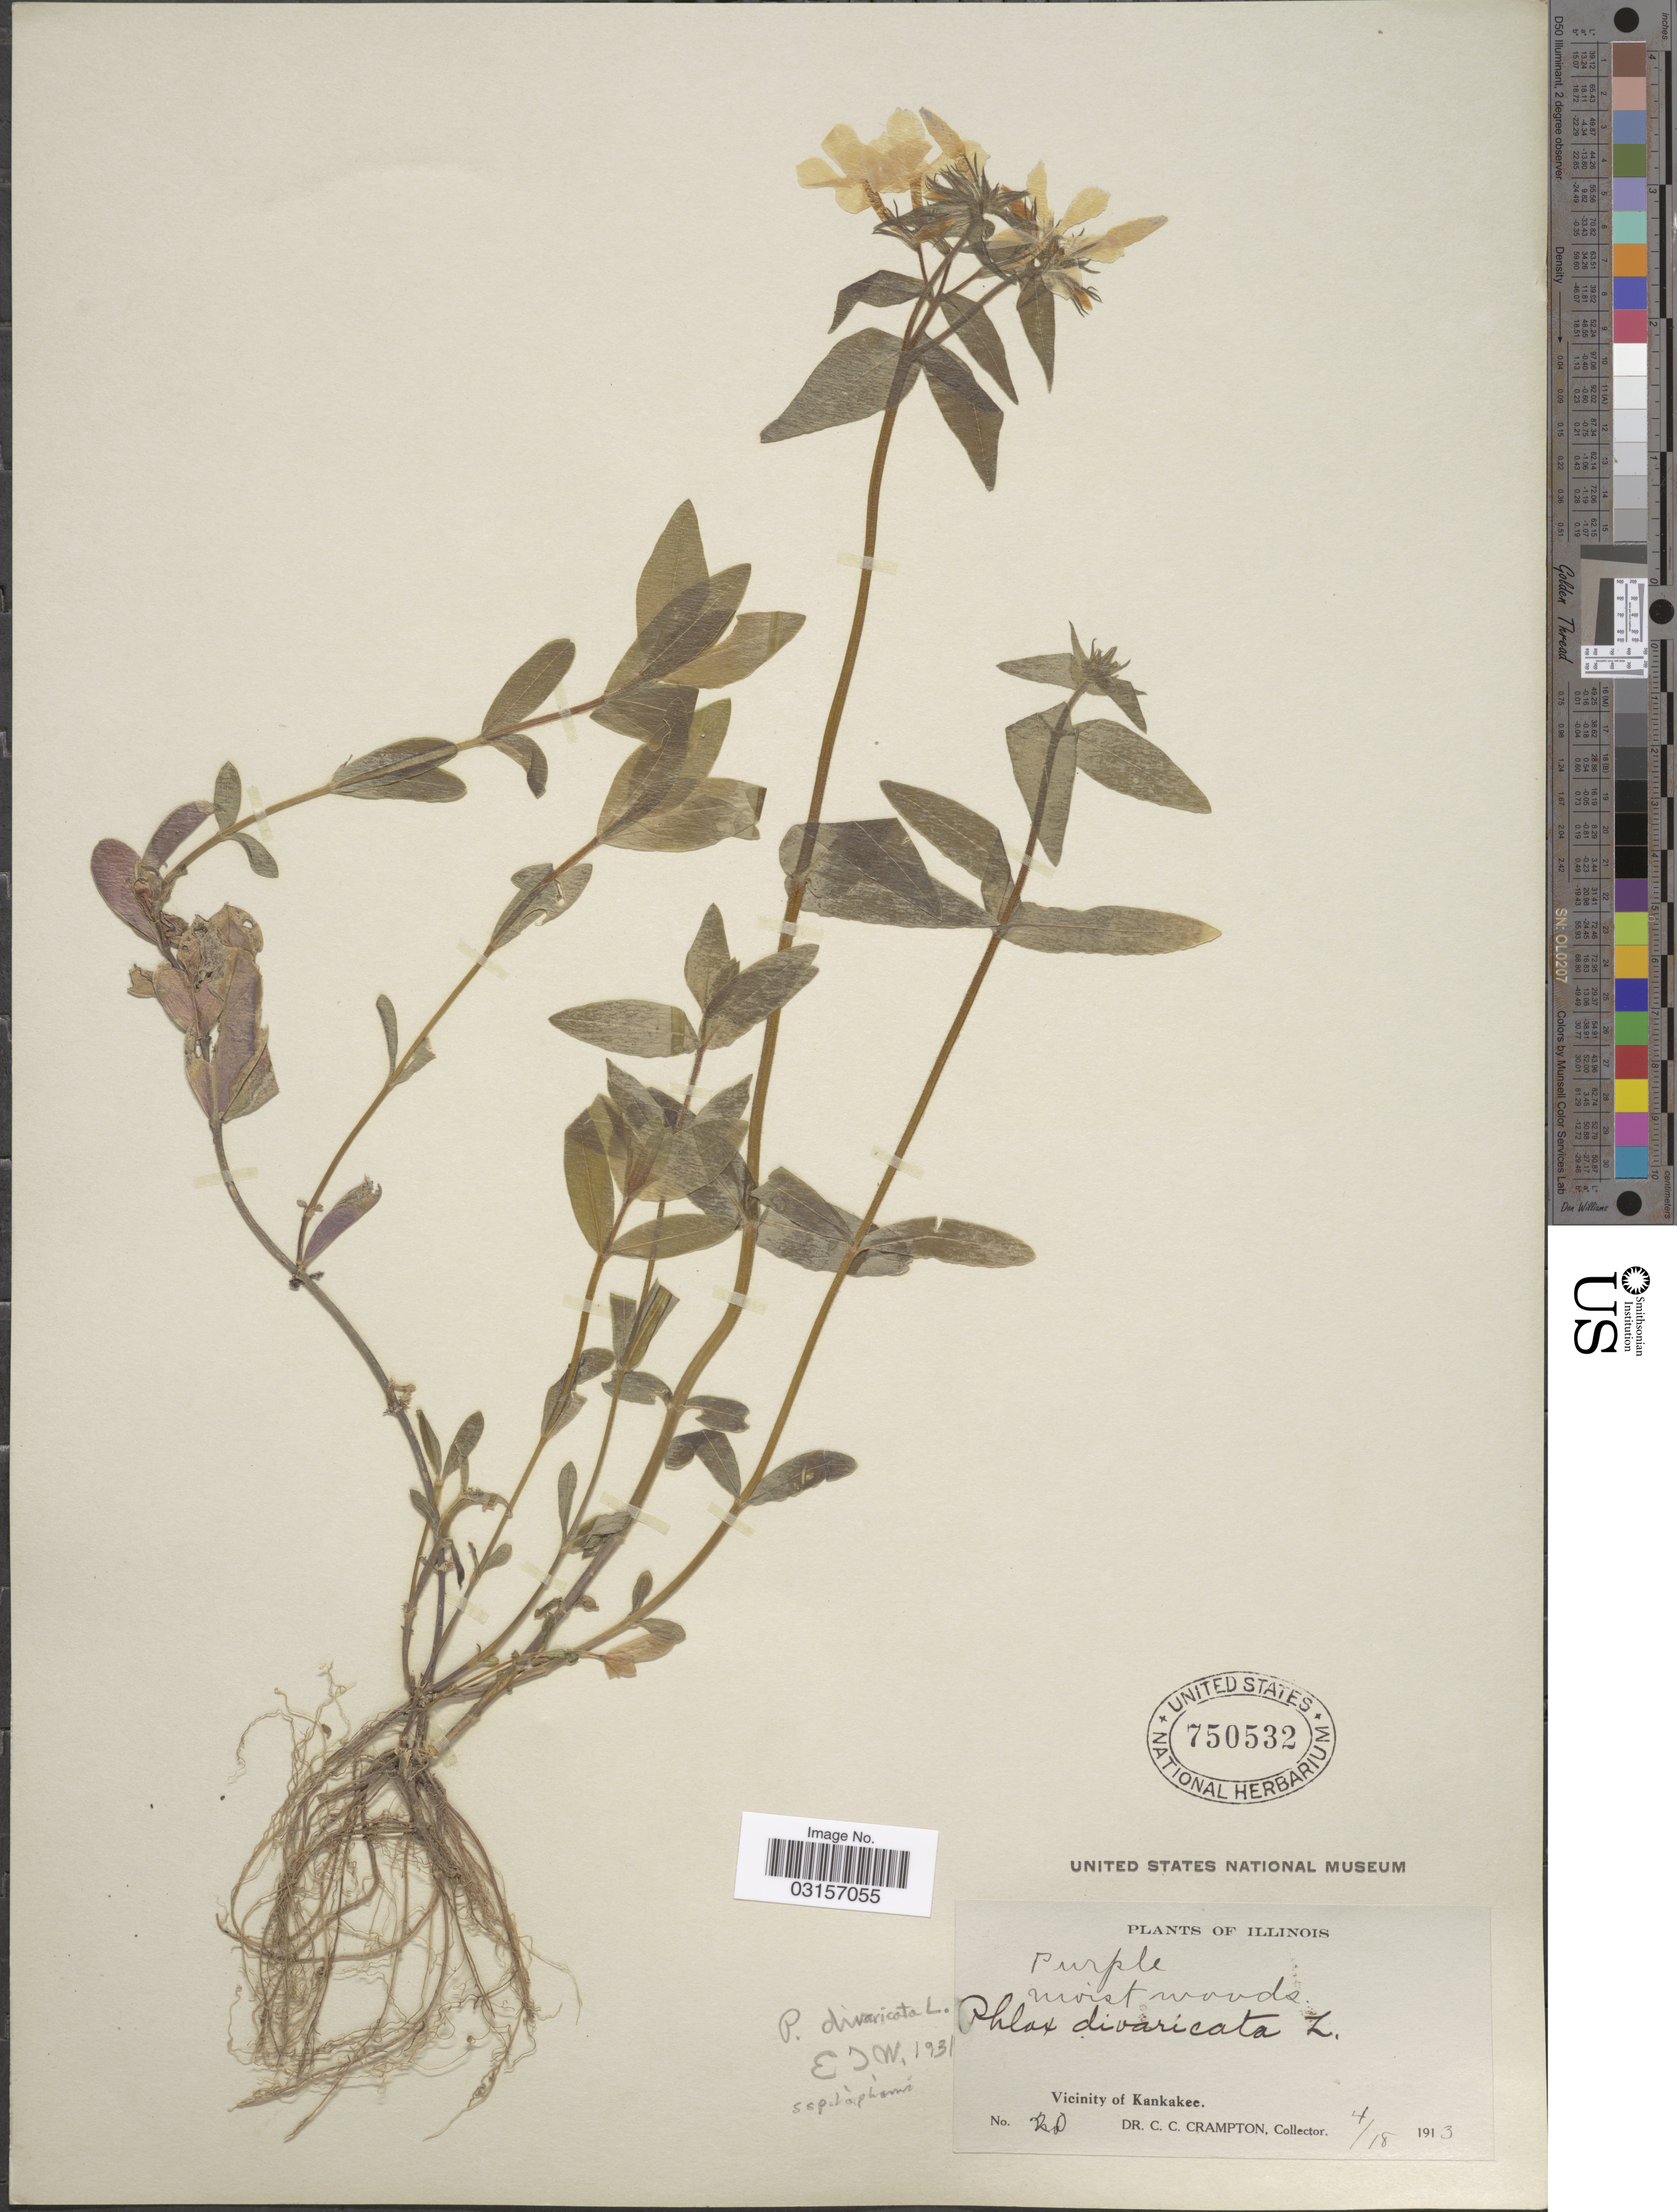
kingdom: Plantae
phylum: Tracheophyta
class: Magnoliopsida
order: Ericales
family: Polemoniaceae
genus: Phlox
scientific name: Phlox divaricata subsp. laphamii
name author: (Alph. Wood) Wherry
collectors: C. Crampton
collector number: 20*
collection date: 1913-04-18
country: United States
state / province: Illinois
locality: Vicinity of Kankakee.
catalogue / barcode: US 750532